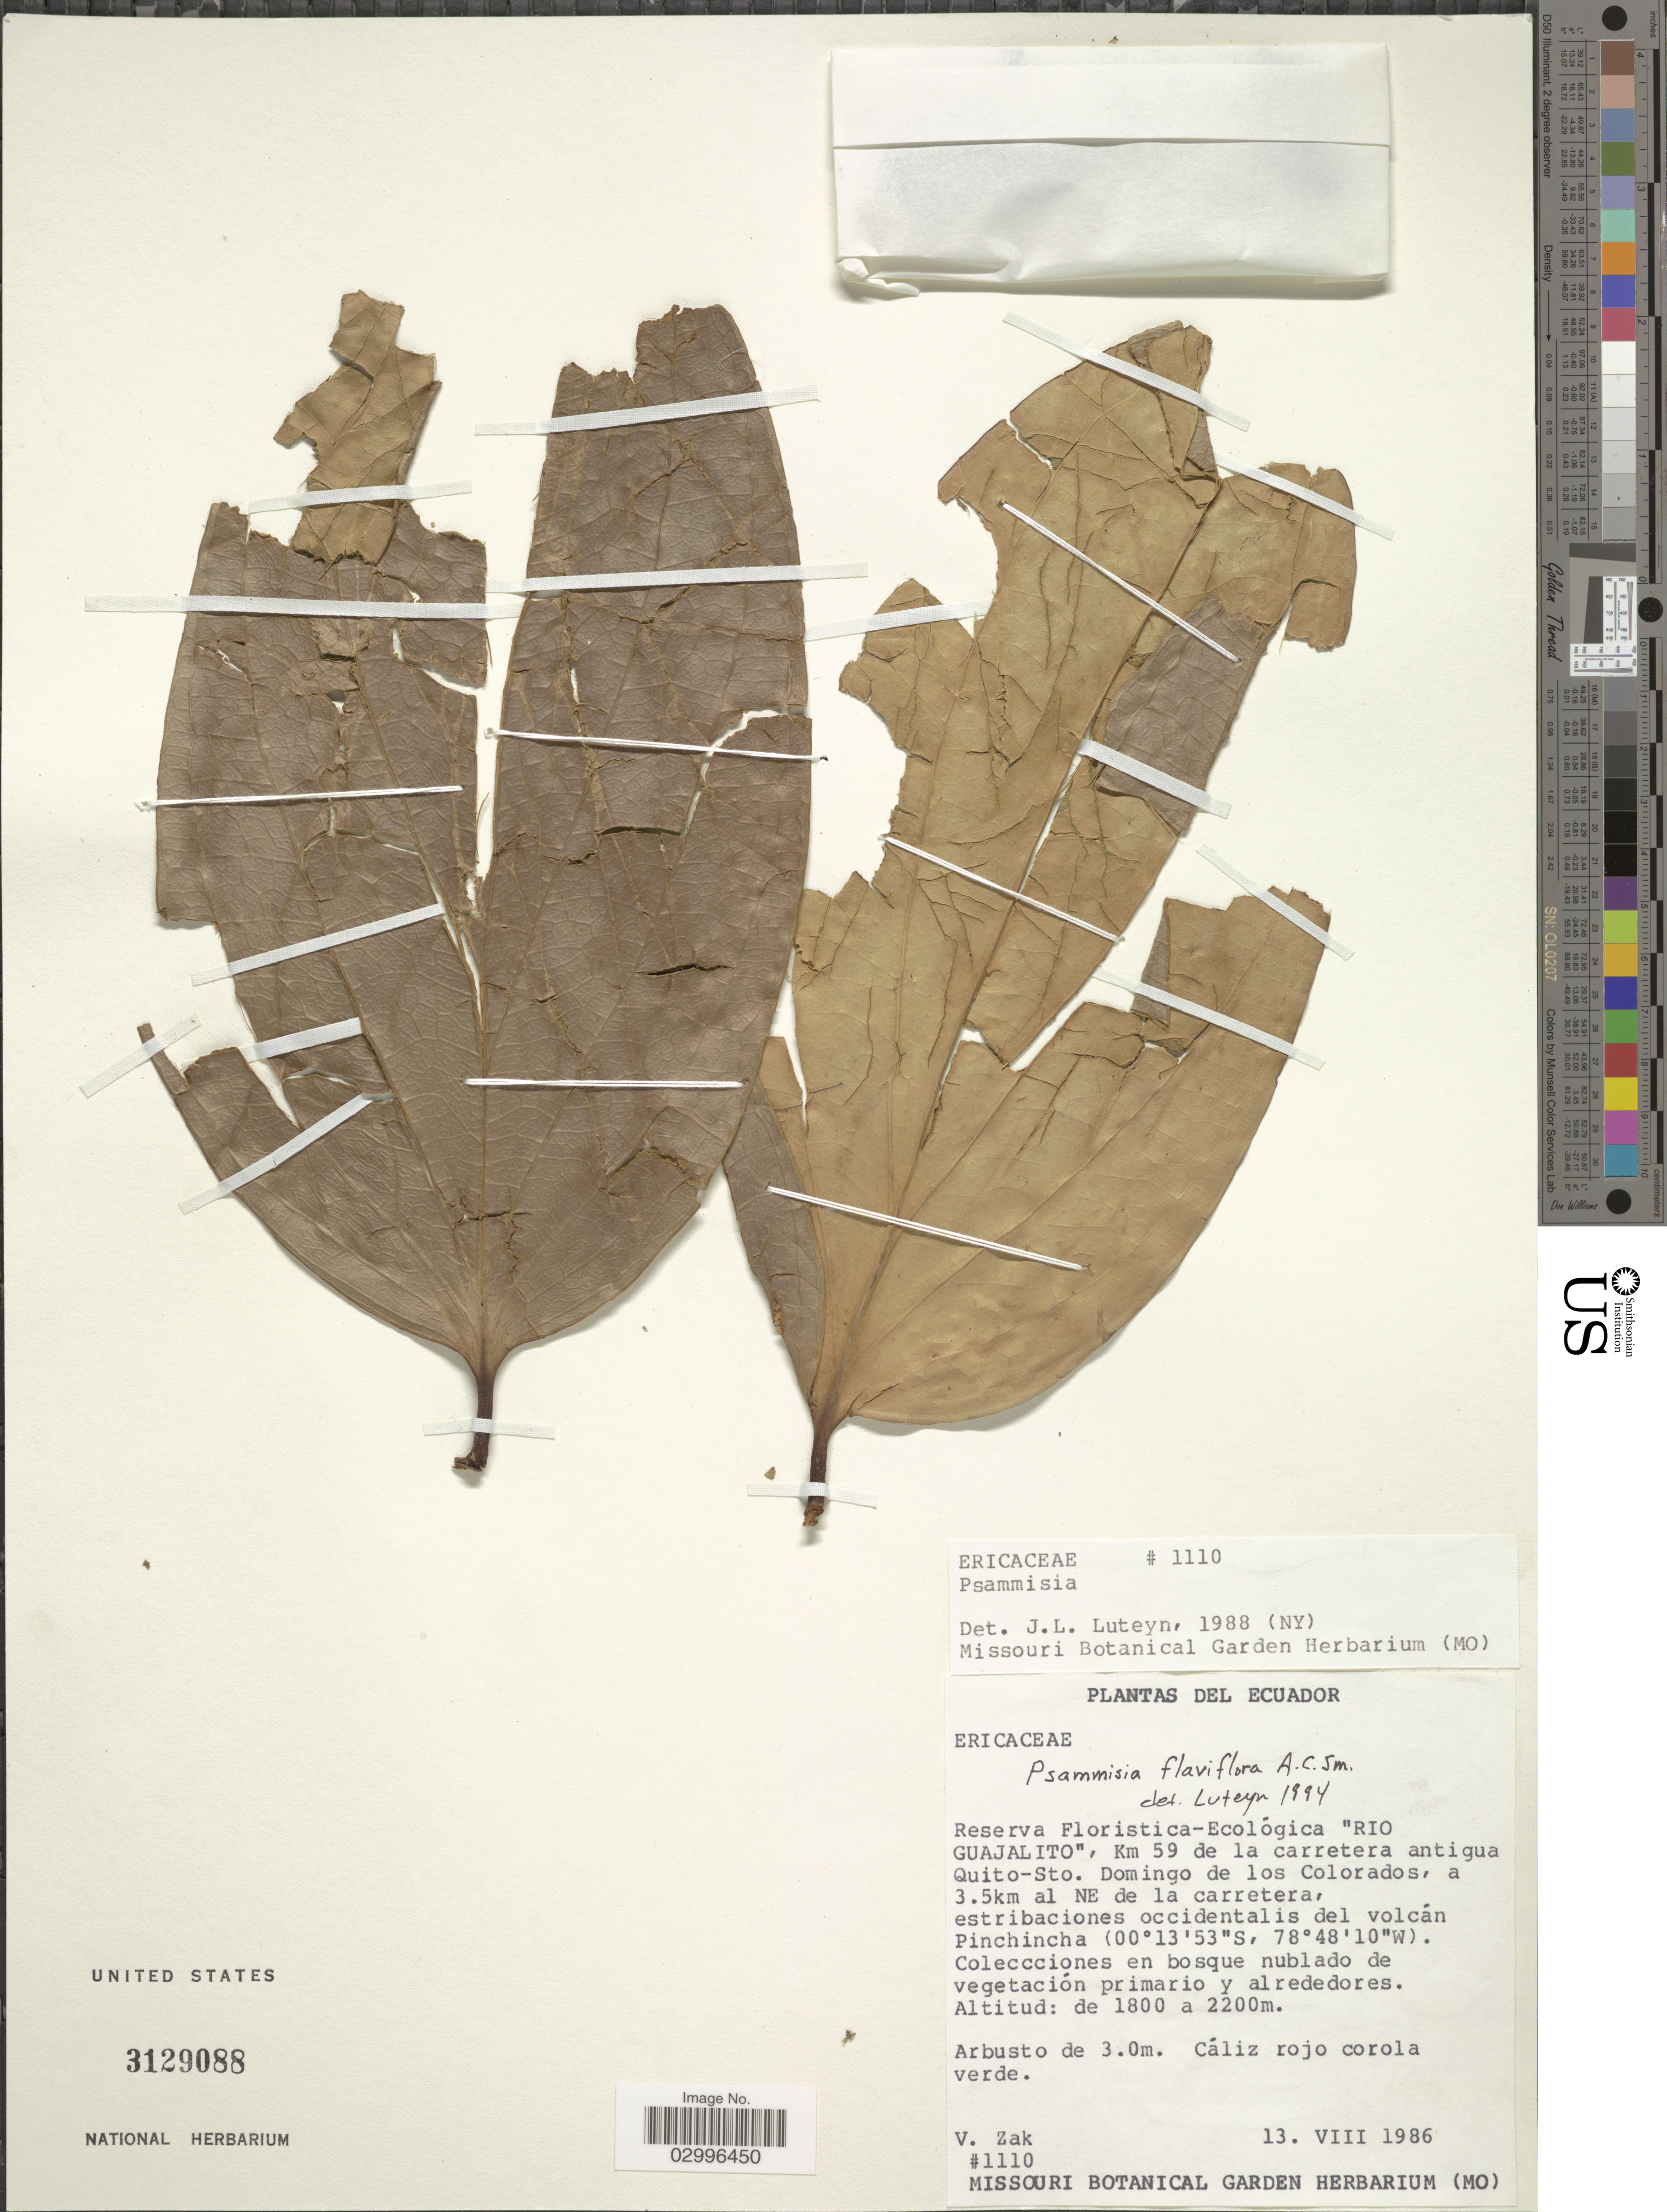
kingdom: Plantae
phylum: Tracheophyta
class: Magnoliopsida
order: Ericales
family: Ericaceae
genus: Psammisia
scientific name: Psammisia flaviflora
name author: A.C. Sm.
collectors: V. Zak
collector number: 1110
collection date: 1986-08-13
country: Ecuador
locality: Reserva Floristica-Ecológica "Rio Guajalito", Km 59 de la carretera antiqua Quito-Sto. Domingo de los Colorados, 3.5km al NE de la carretera, estribaciones occidentalis del volcán Pichincha.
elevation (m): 1800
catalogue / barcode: US 3129088